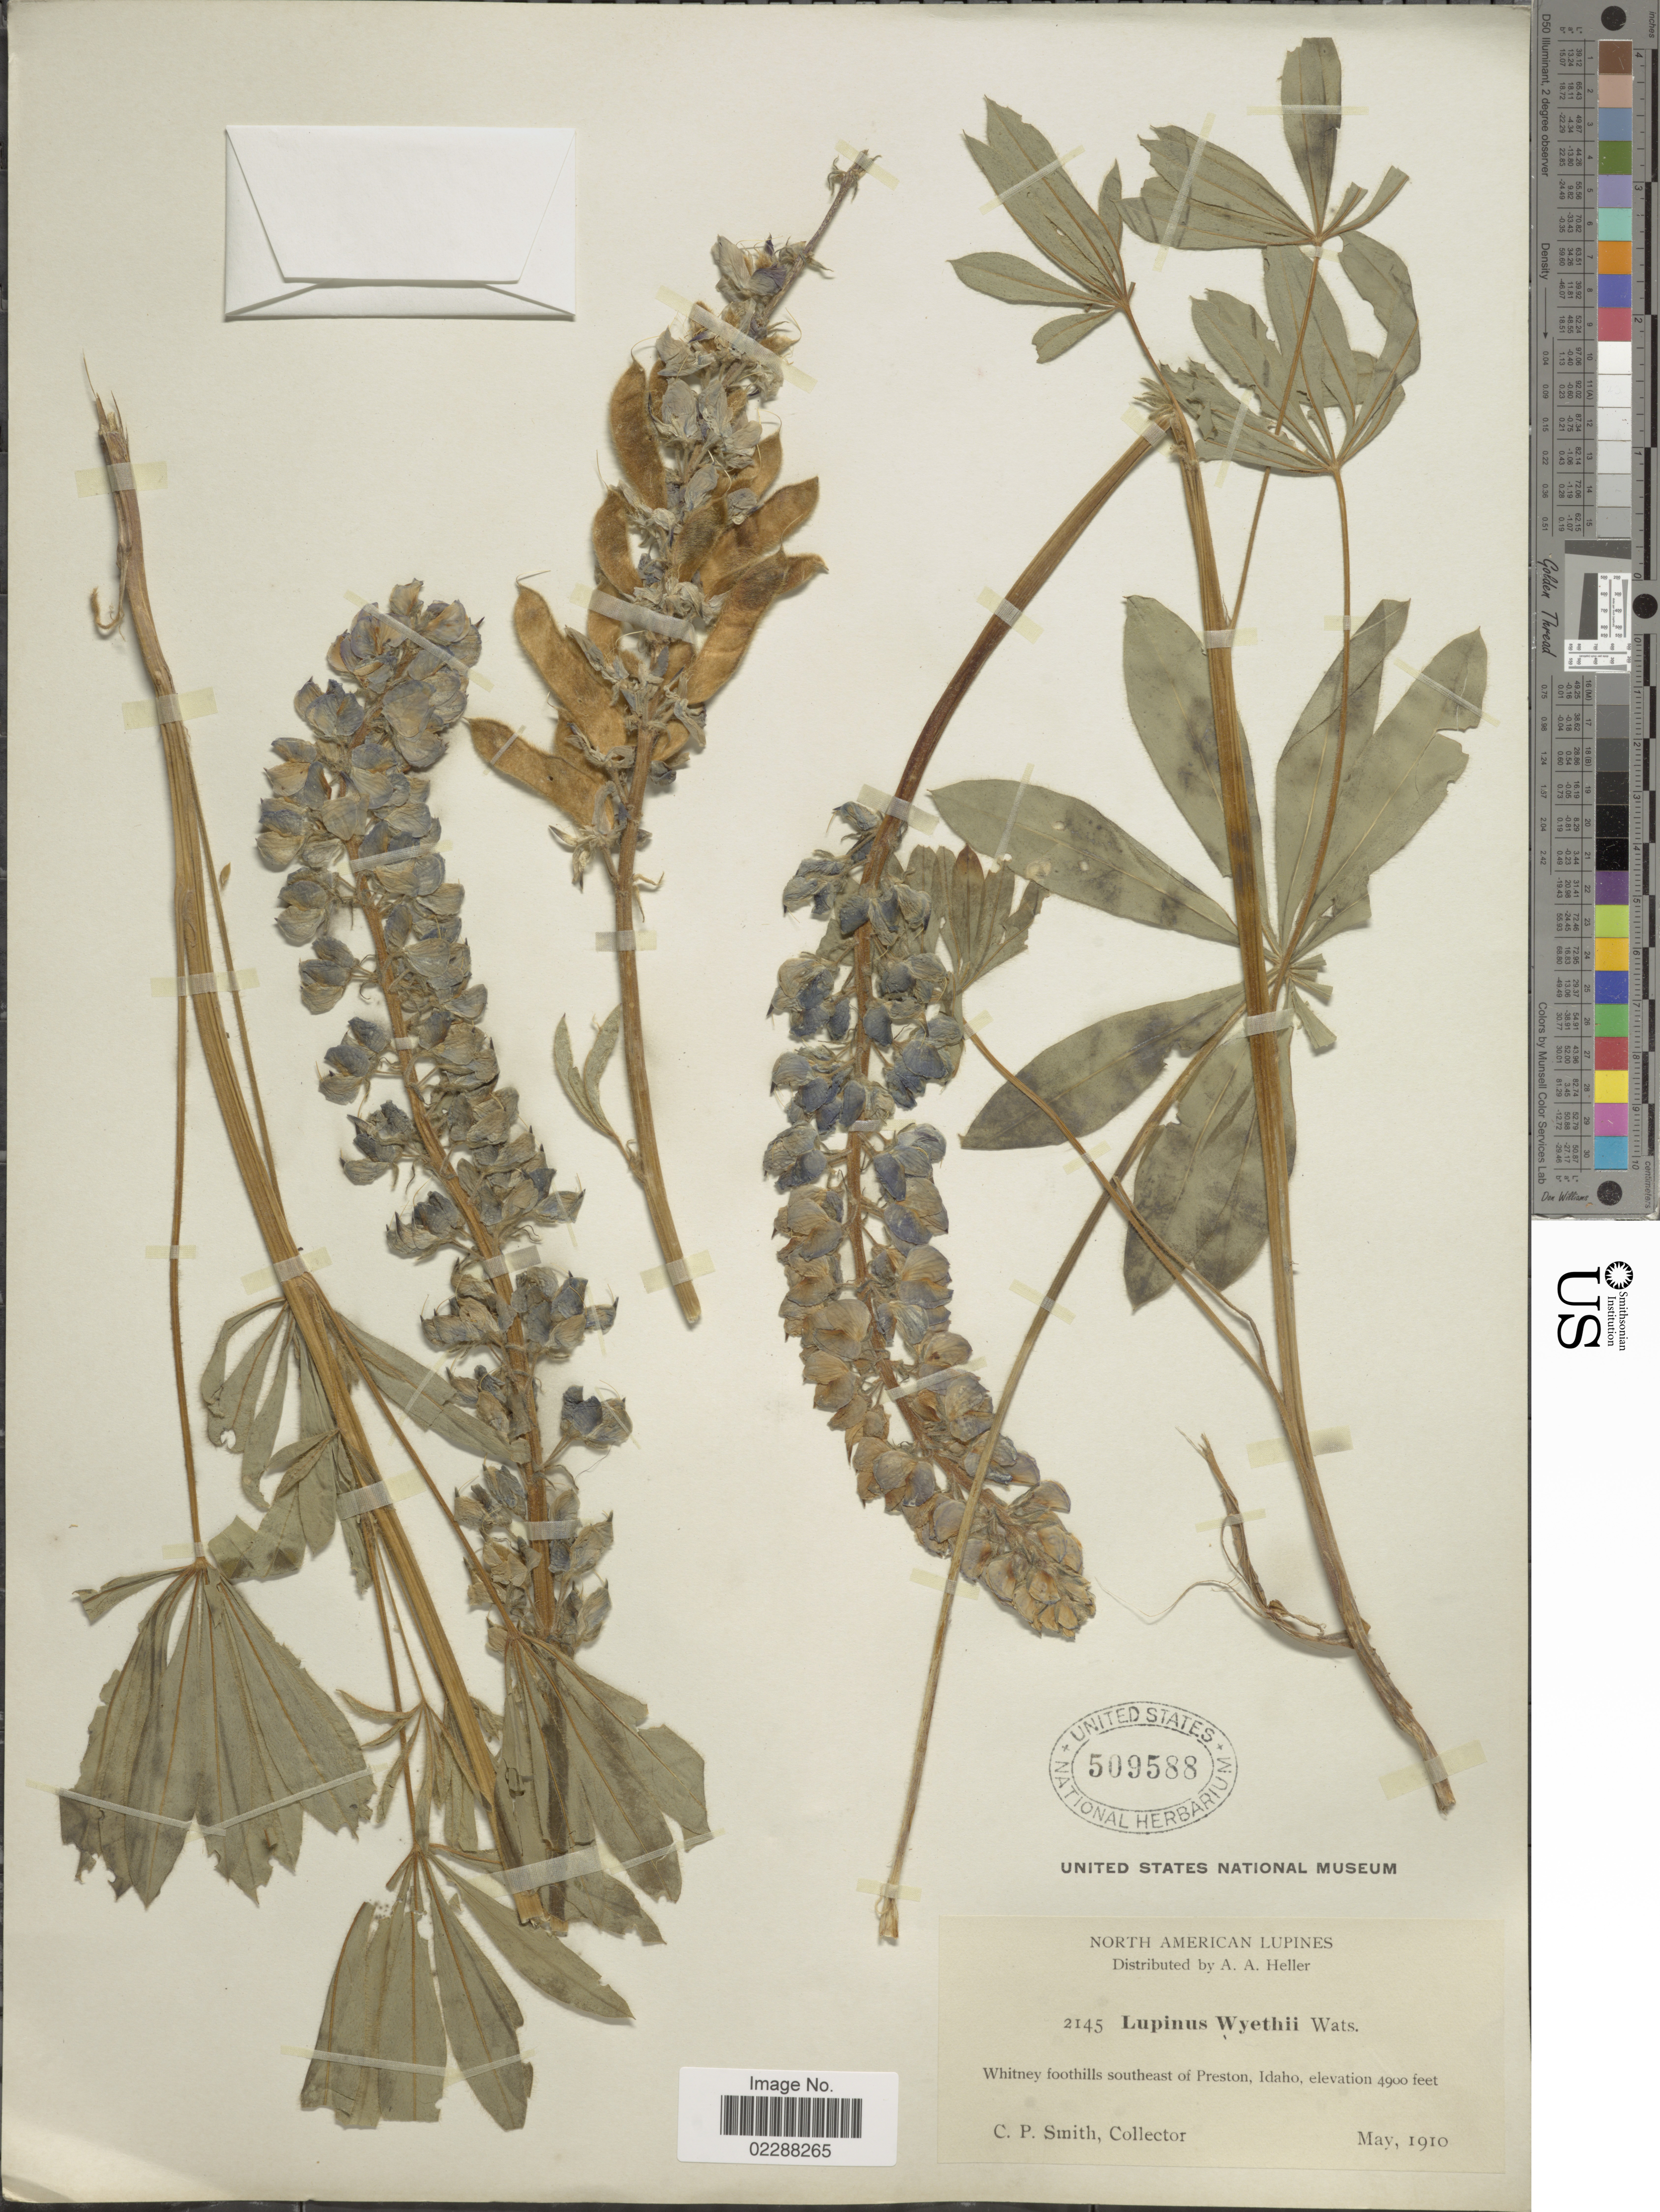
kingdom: Plantae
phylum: Tracheophyta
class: Magnoliopsida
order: Fabales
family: Fabaceae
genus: Lupinus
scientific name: Lupinus wyethii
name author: S. Watson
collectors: C. P. Smith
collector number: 2145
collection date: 1910-05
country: United States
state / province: Idaho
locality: Whitney foothills southeast of Preston, Idaho, North American Lupibes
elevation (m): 1494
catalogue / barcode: US 509588